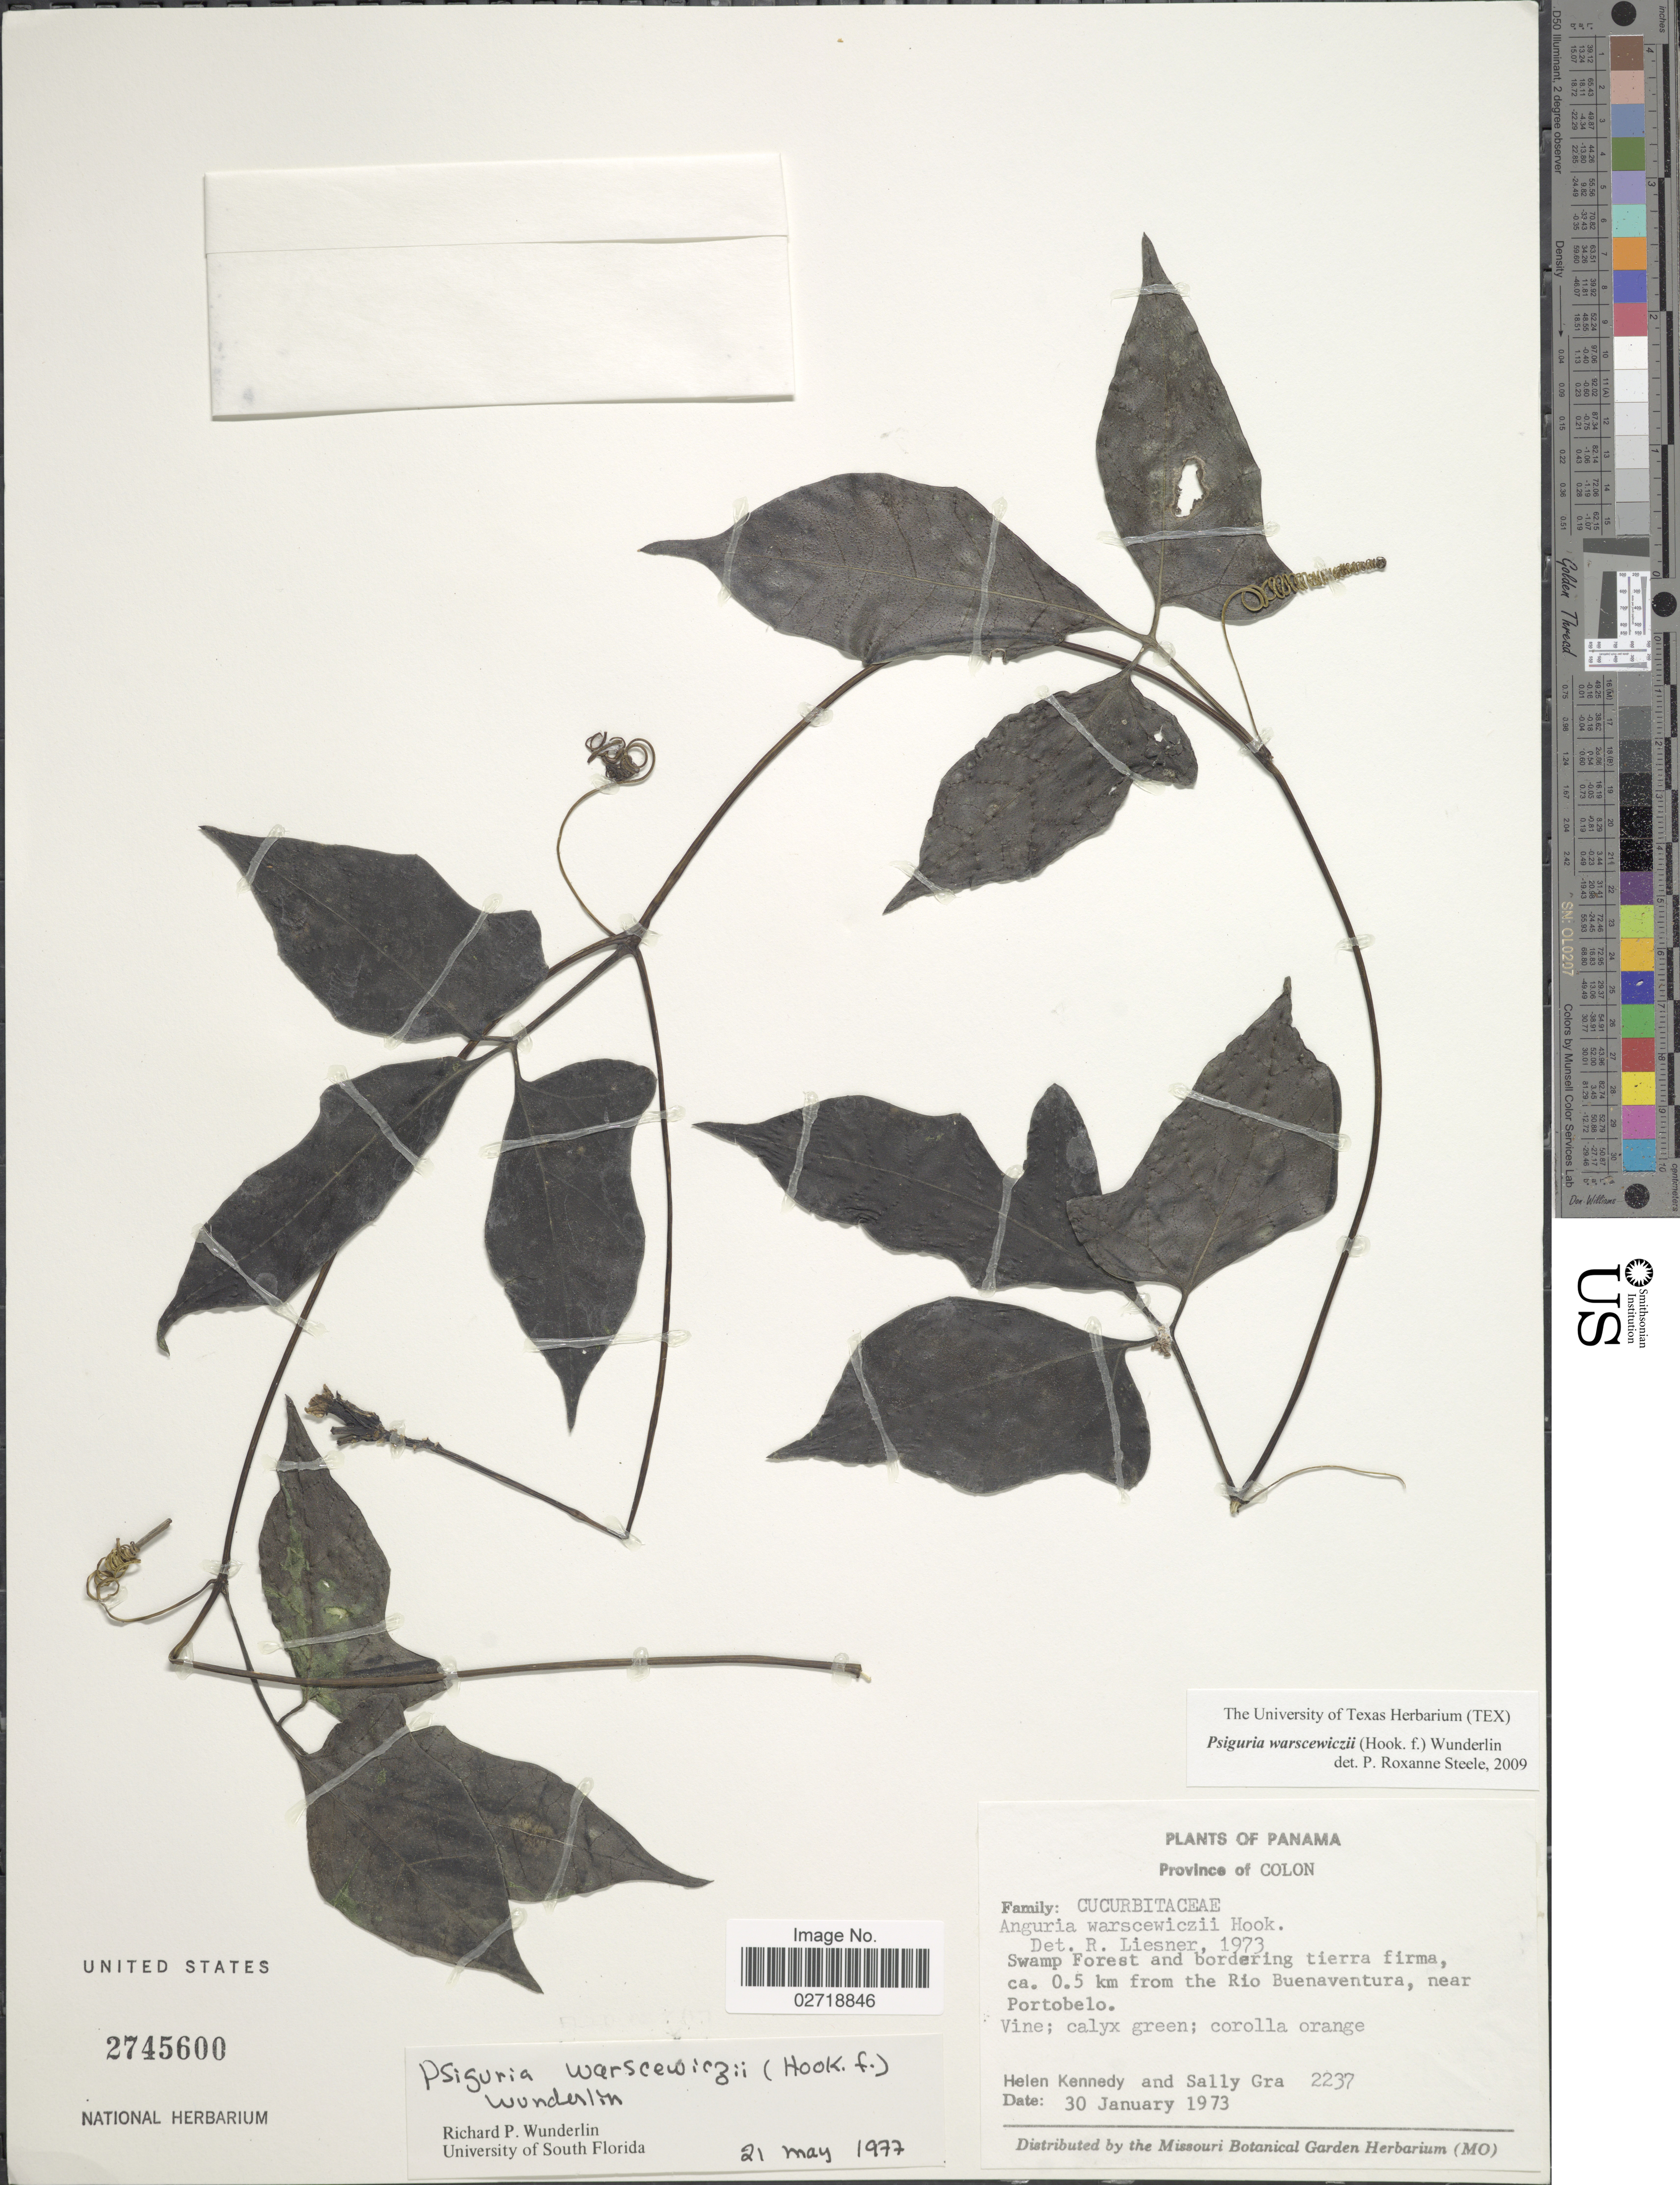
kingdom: Plantae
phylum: Tracheophyta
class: Magnoliopsida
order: Cucurbitales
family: Cucurbitaceae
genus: Psiguria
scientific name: Psiguria warscewiczii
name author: (Hook. f.) Wunderlin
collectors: H. Kennedy & S. Gra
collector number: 2237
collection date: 1973-01-30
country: Panama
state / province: Colón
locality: Ca. 0.5 km from the Rio Buenaventura, near Portobelo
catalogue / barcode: US 2745600